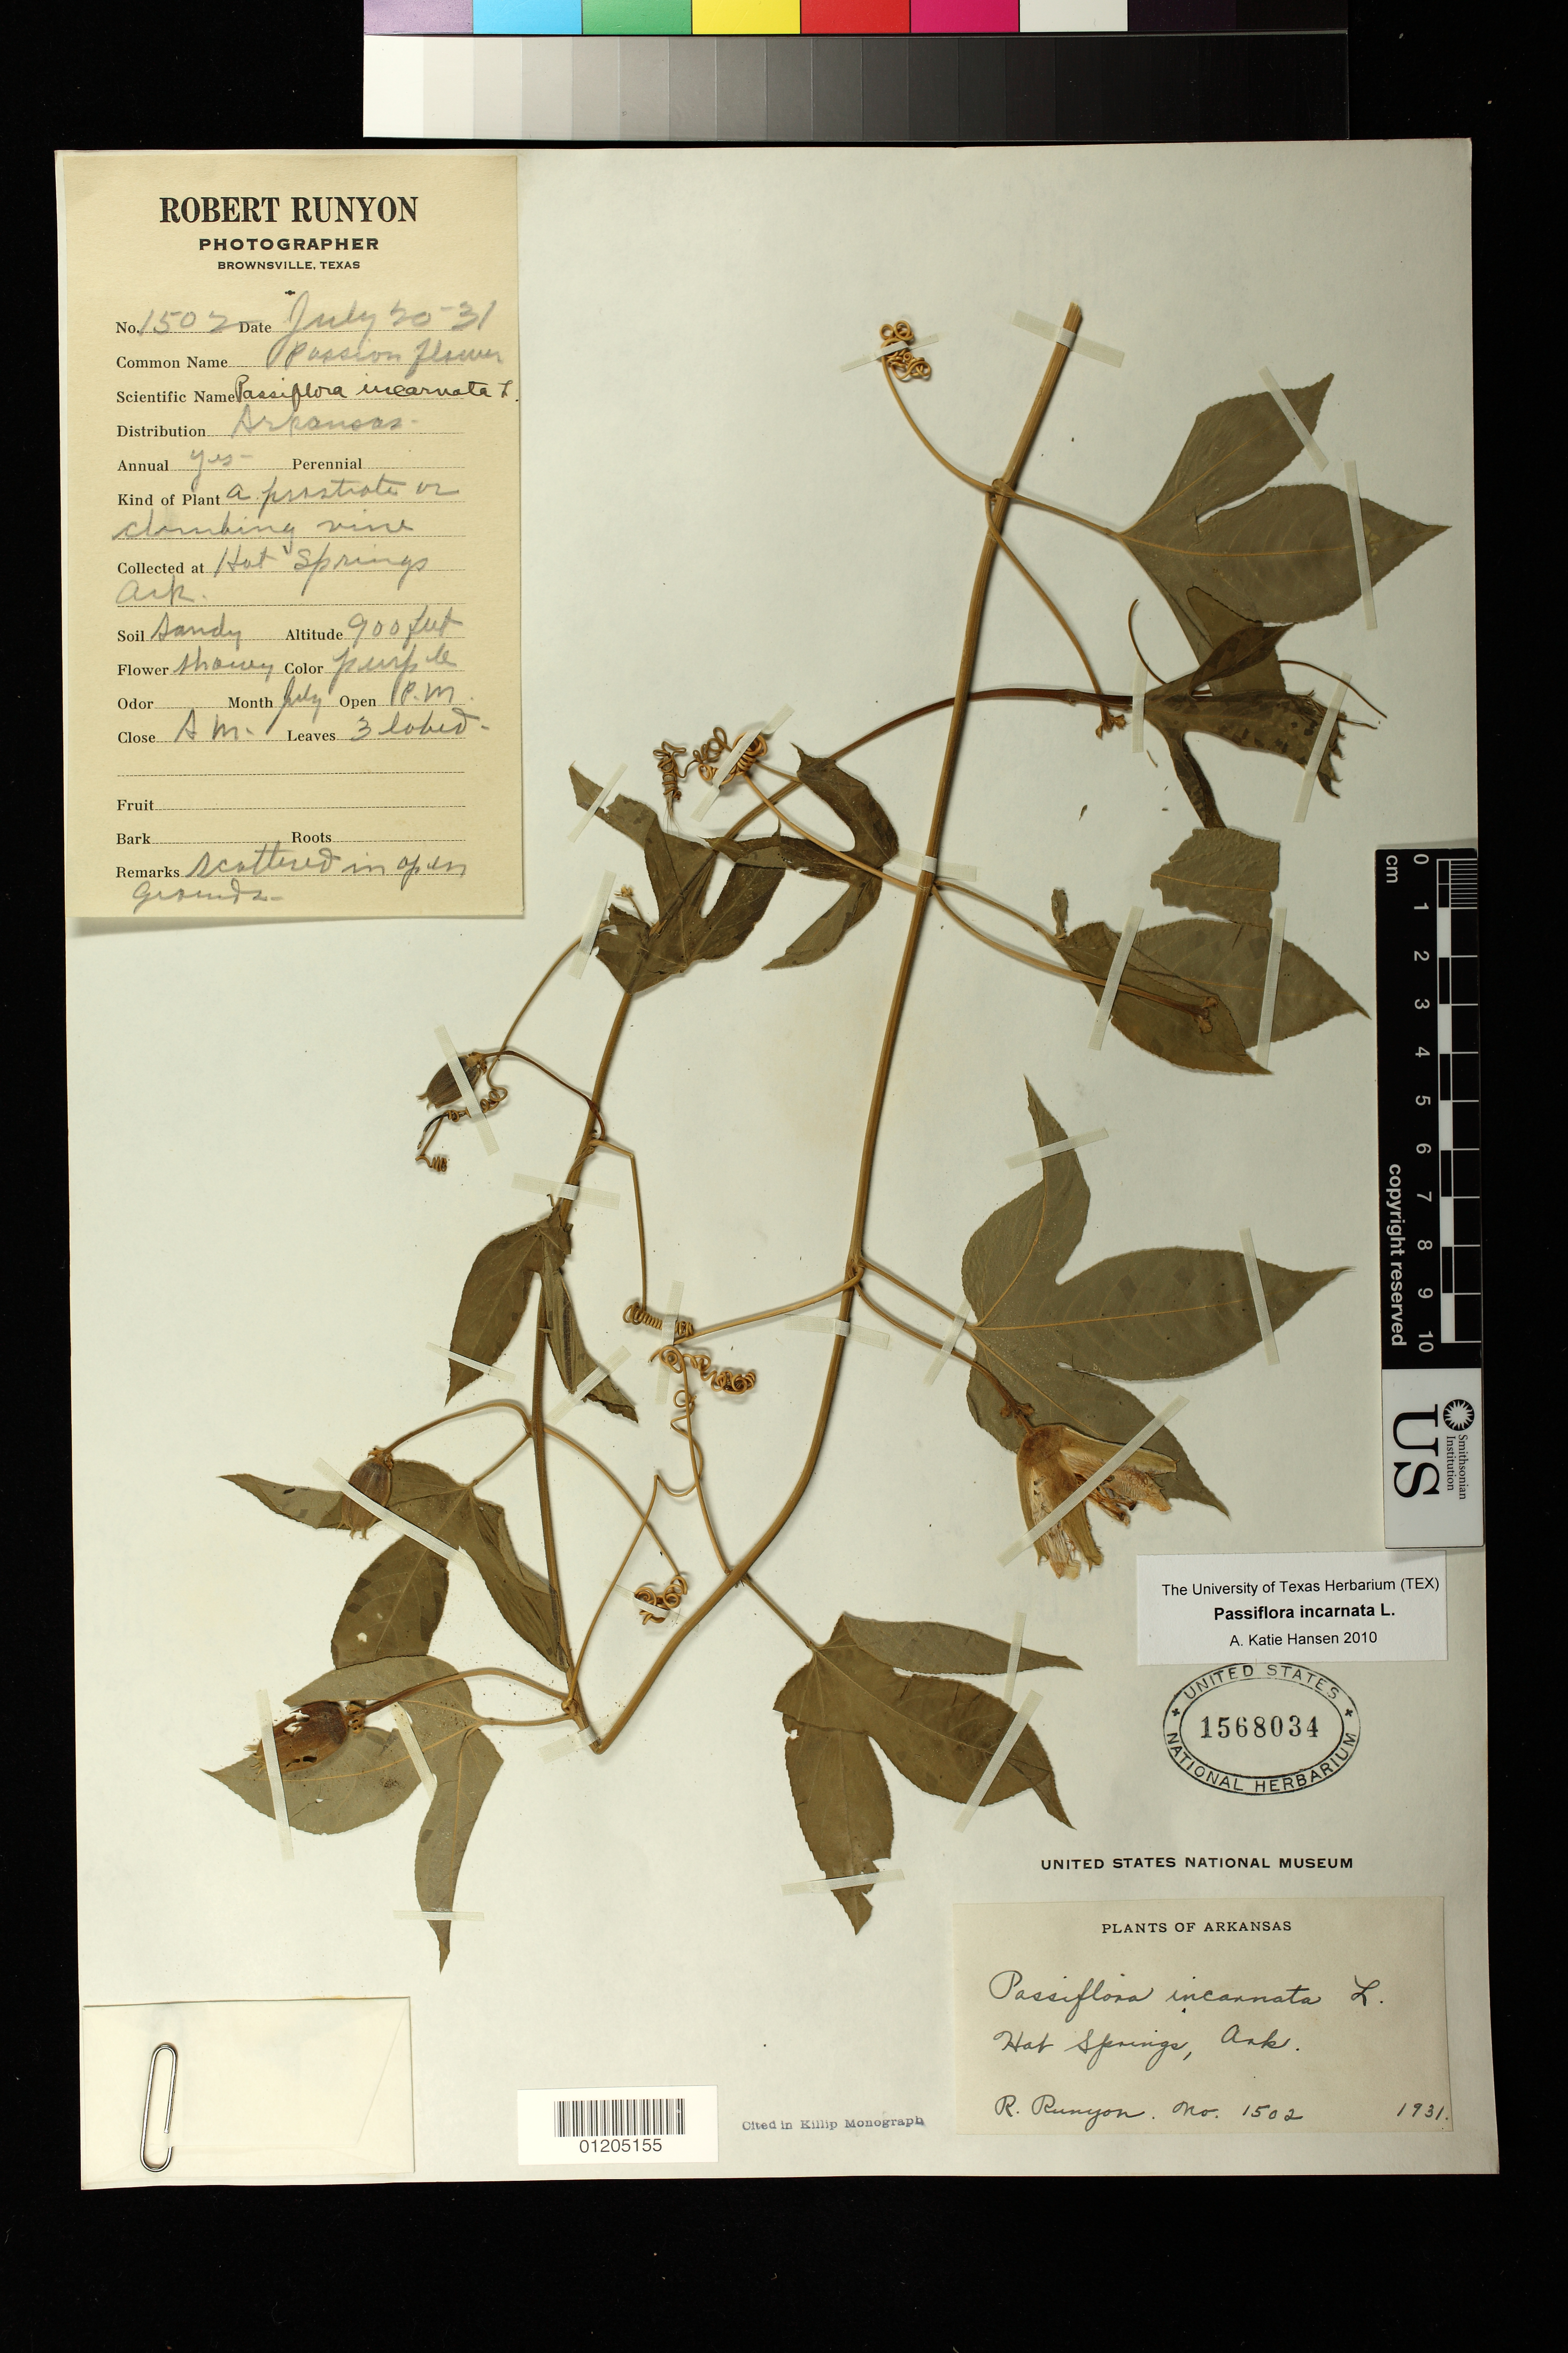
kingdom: Plantae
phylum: Tracheophyta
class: Magnoliopsida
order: Malpighiales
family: Passifloraceae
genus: Passiflora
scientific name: Passiflora incarnata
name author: L.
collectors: R. Runyon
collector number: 1502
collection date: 1931-07-20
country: United States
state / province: Arkansas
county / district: Garland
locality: Hot Springs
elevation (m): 274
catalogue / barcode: US 1568034